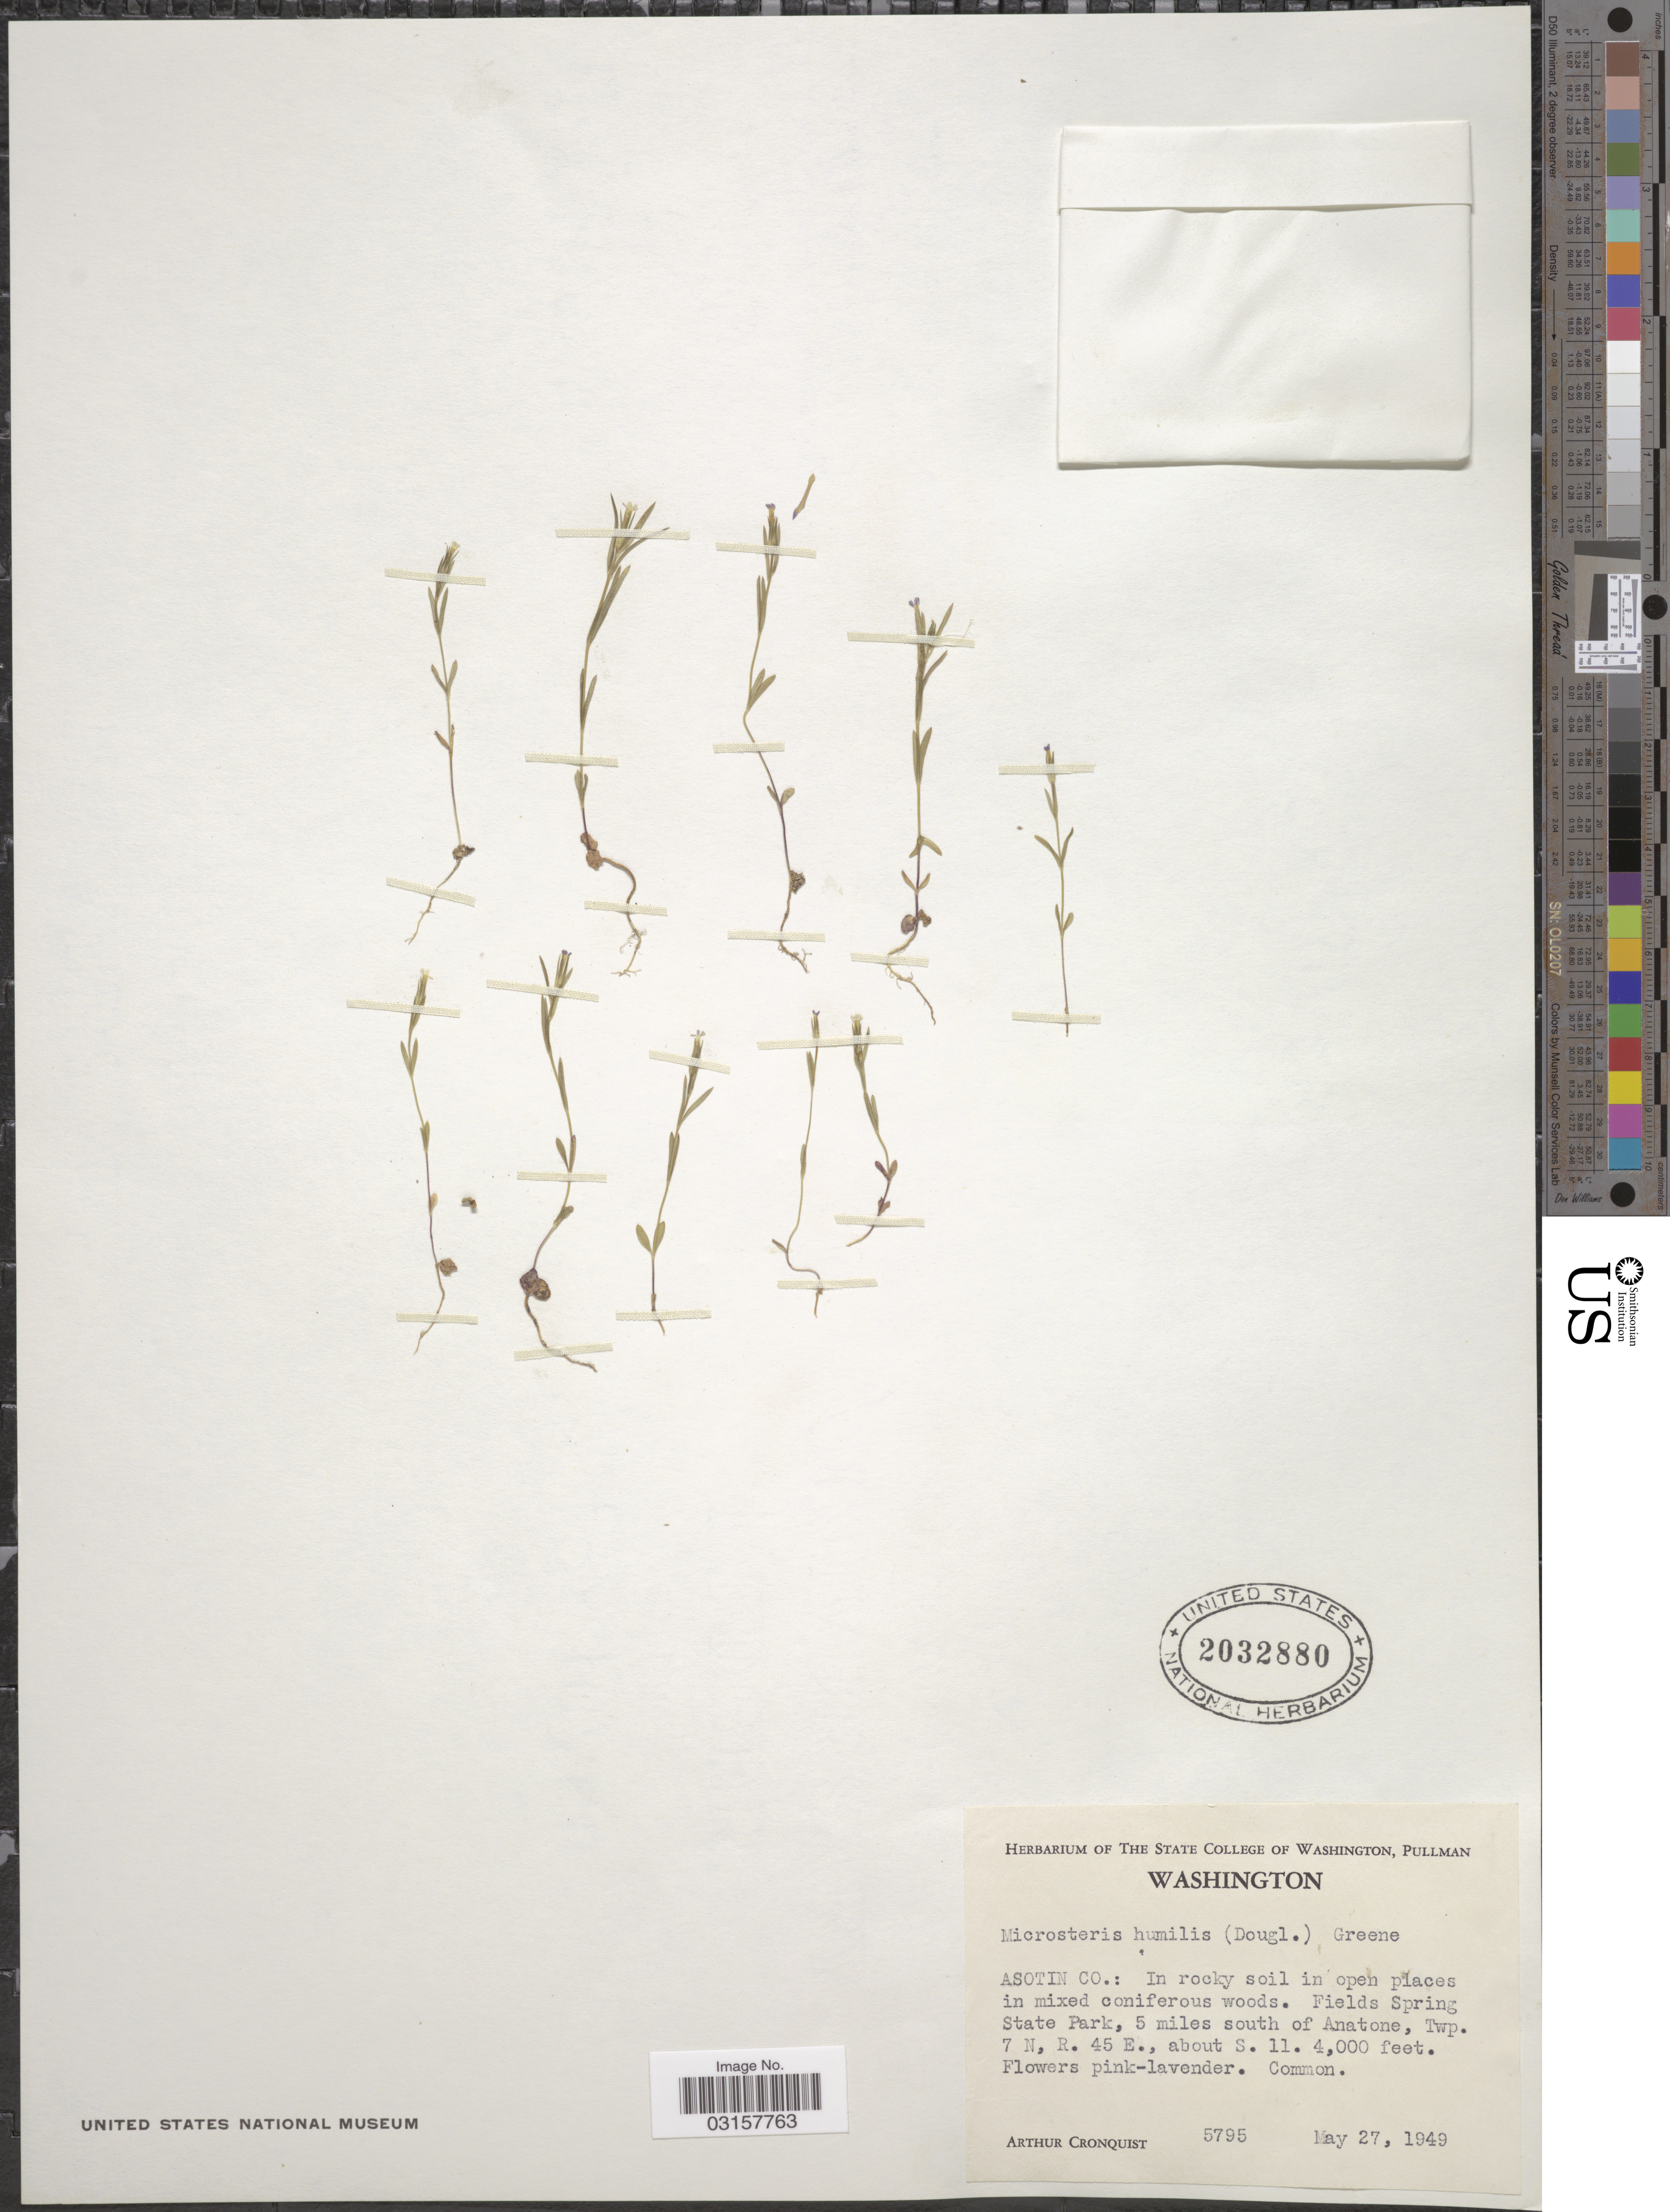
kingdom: Plantae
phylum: Tracheophyta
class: Magnoliopsida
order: Ericales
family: Polemoniaceae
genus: Microsteris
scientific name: Microsteris gracilis var. humilior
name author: (Hook.) Cronquist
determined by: (US) Smithsonian Institution - National Museum of Natural History - Department of Botany (UNITED STATES)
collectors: A. J. Cronquist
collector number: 5795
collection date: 1949-05-27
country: United States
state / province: Washington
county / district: Asotin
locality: Asotin Co. Fields Spring State Park, 5 miles south of Anatone, Twp. 7 N, R. 45 E., about S. 11.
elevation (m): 1219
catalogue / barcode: US 2032880